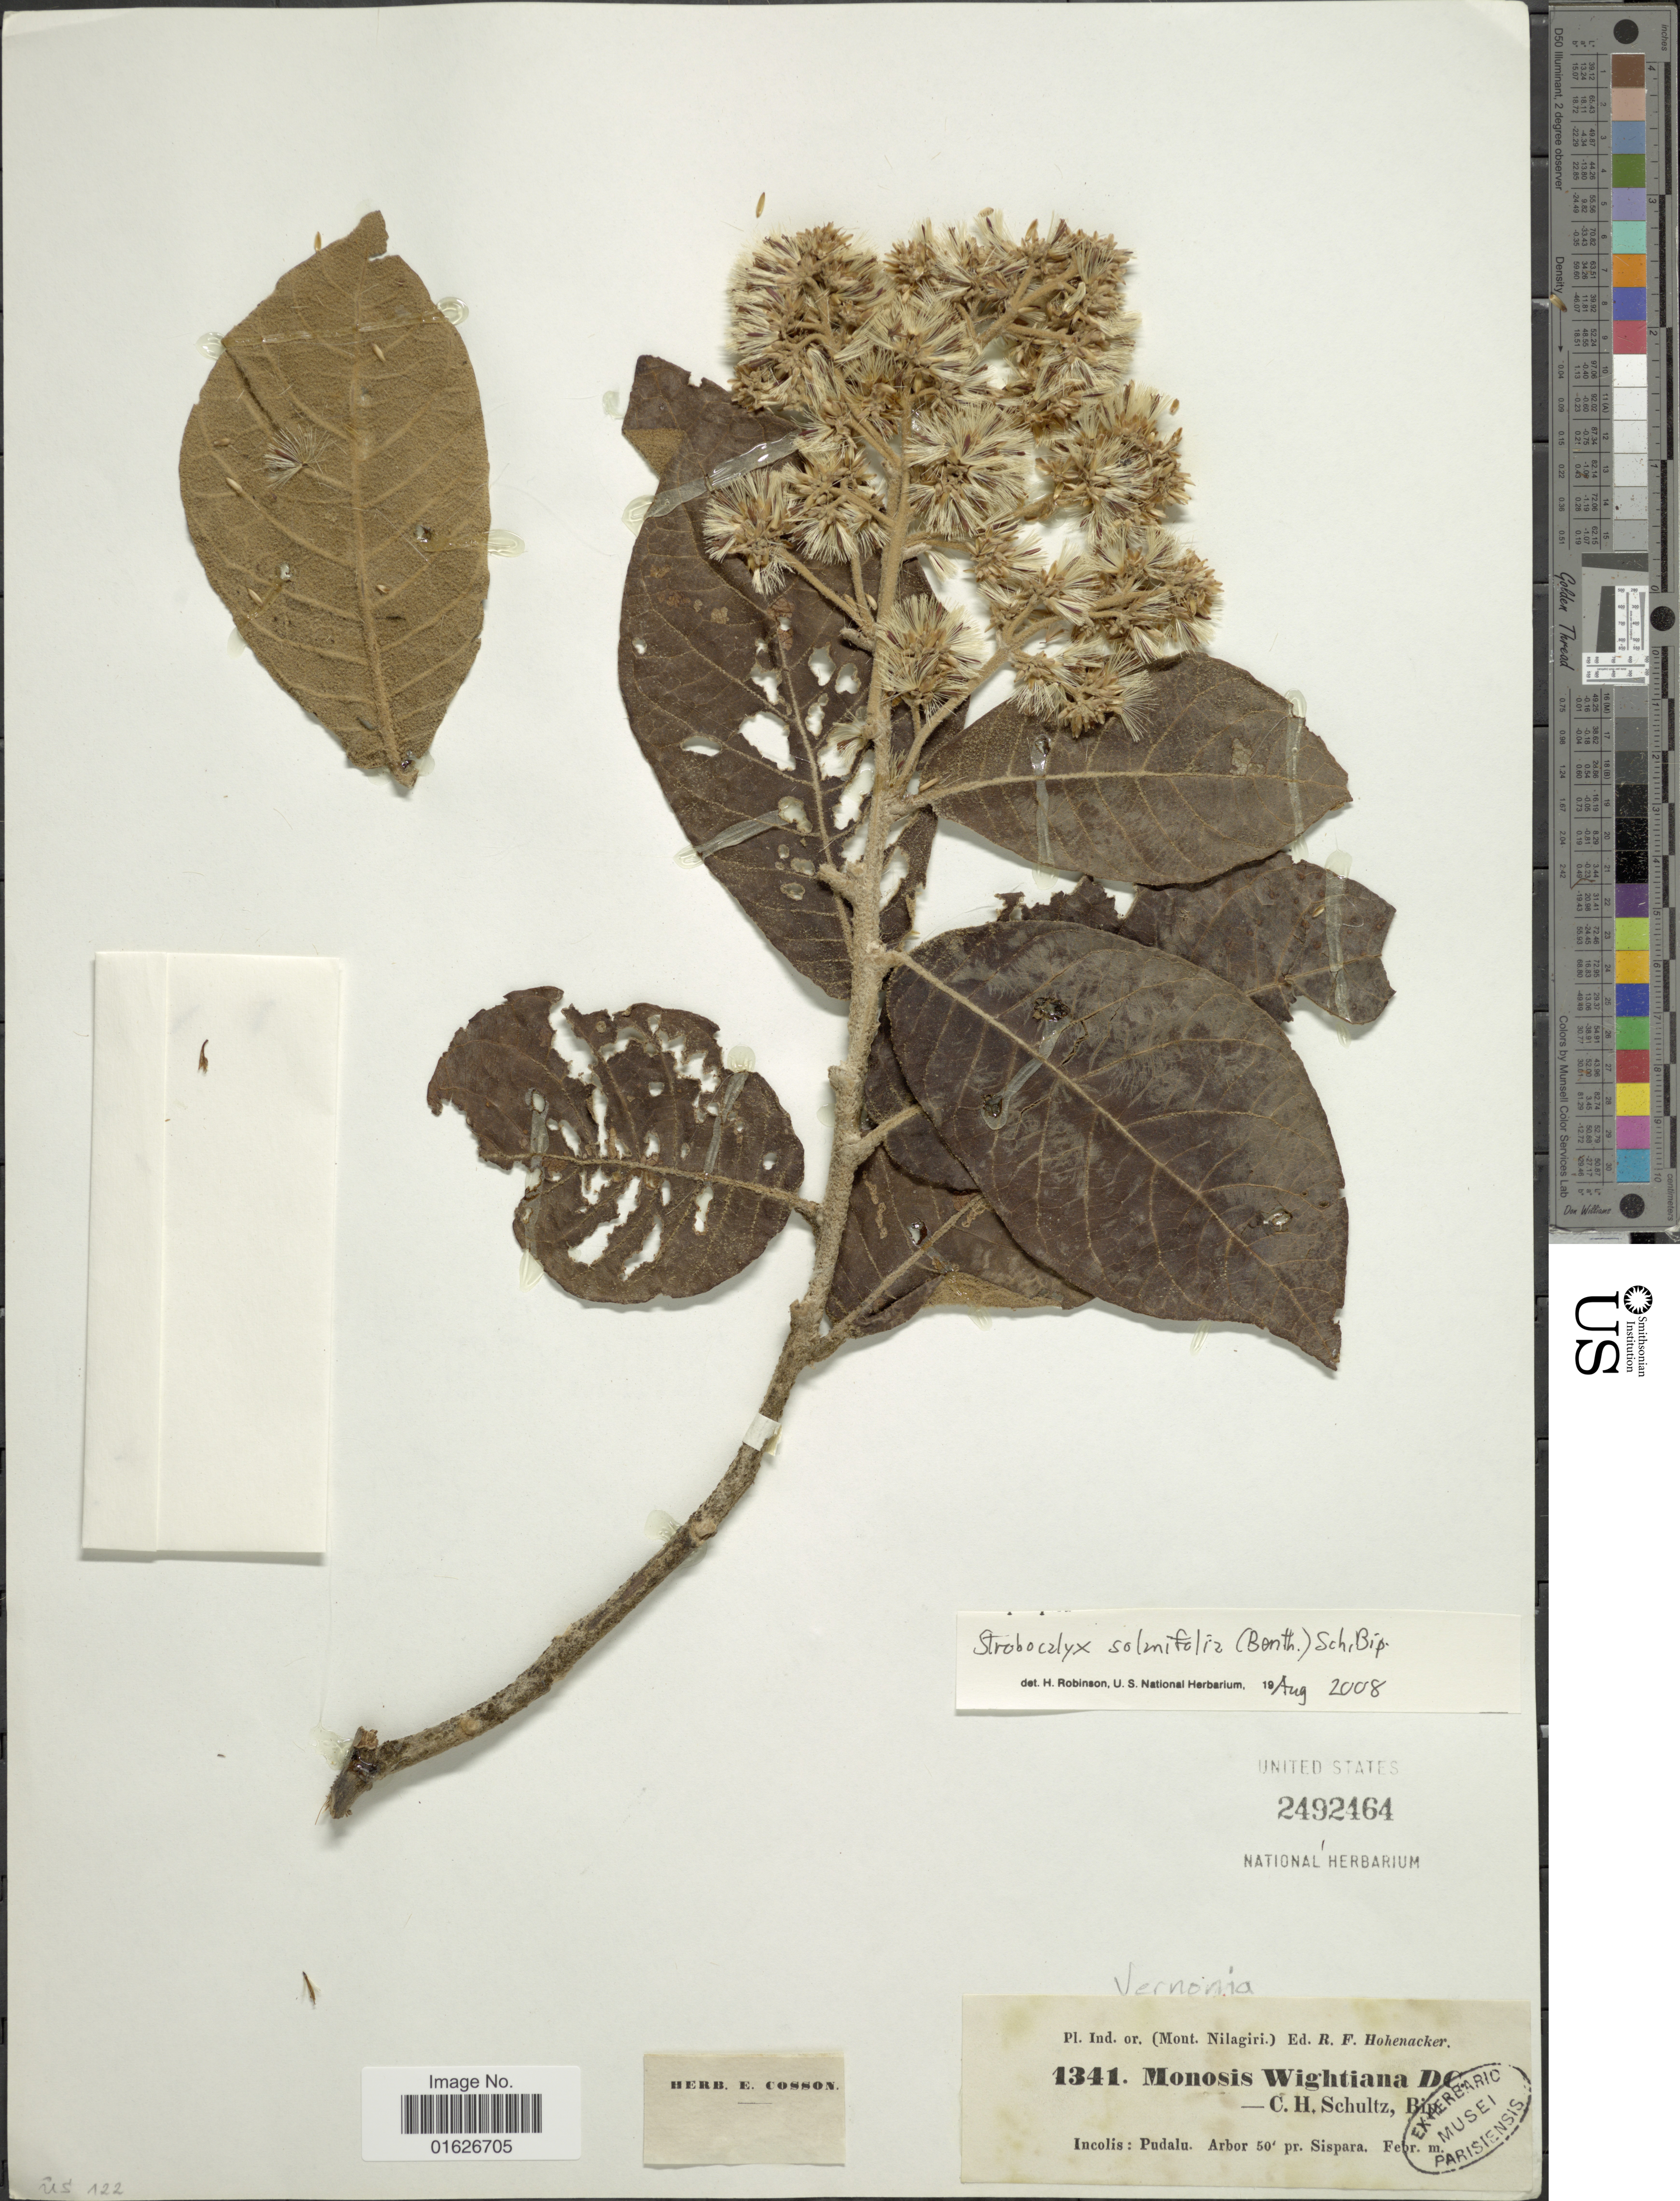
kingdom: Plantae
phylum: Tracheophyta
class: Magnoliopsida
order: Asterales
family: Asteraceae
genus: Strobocalyx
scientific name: Strobocalyx solanifolia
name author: (Benth.) Sch. Bip.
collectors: R. F. Hohenacker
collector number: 1341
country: India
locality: Ind. or. (Mont. Nilagiri). Incolis : Pudalu.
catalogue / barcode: US 2492464